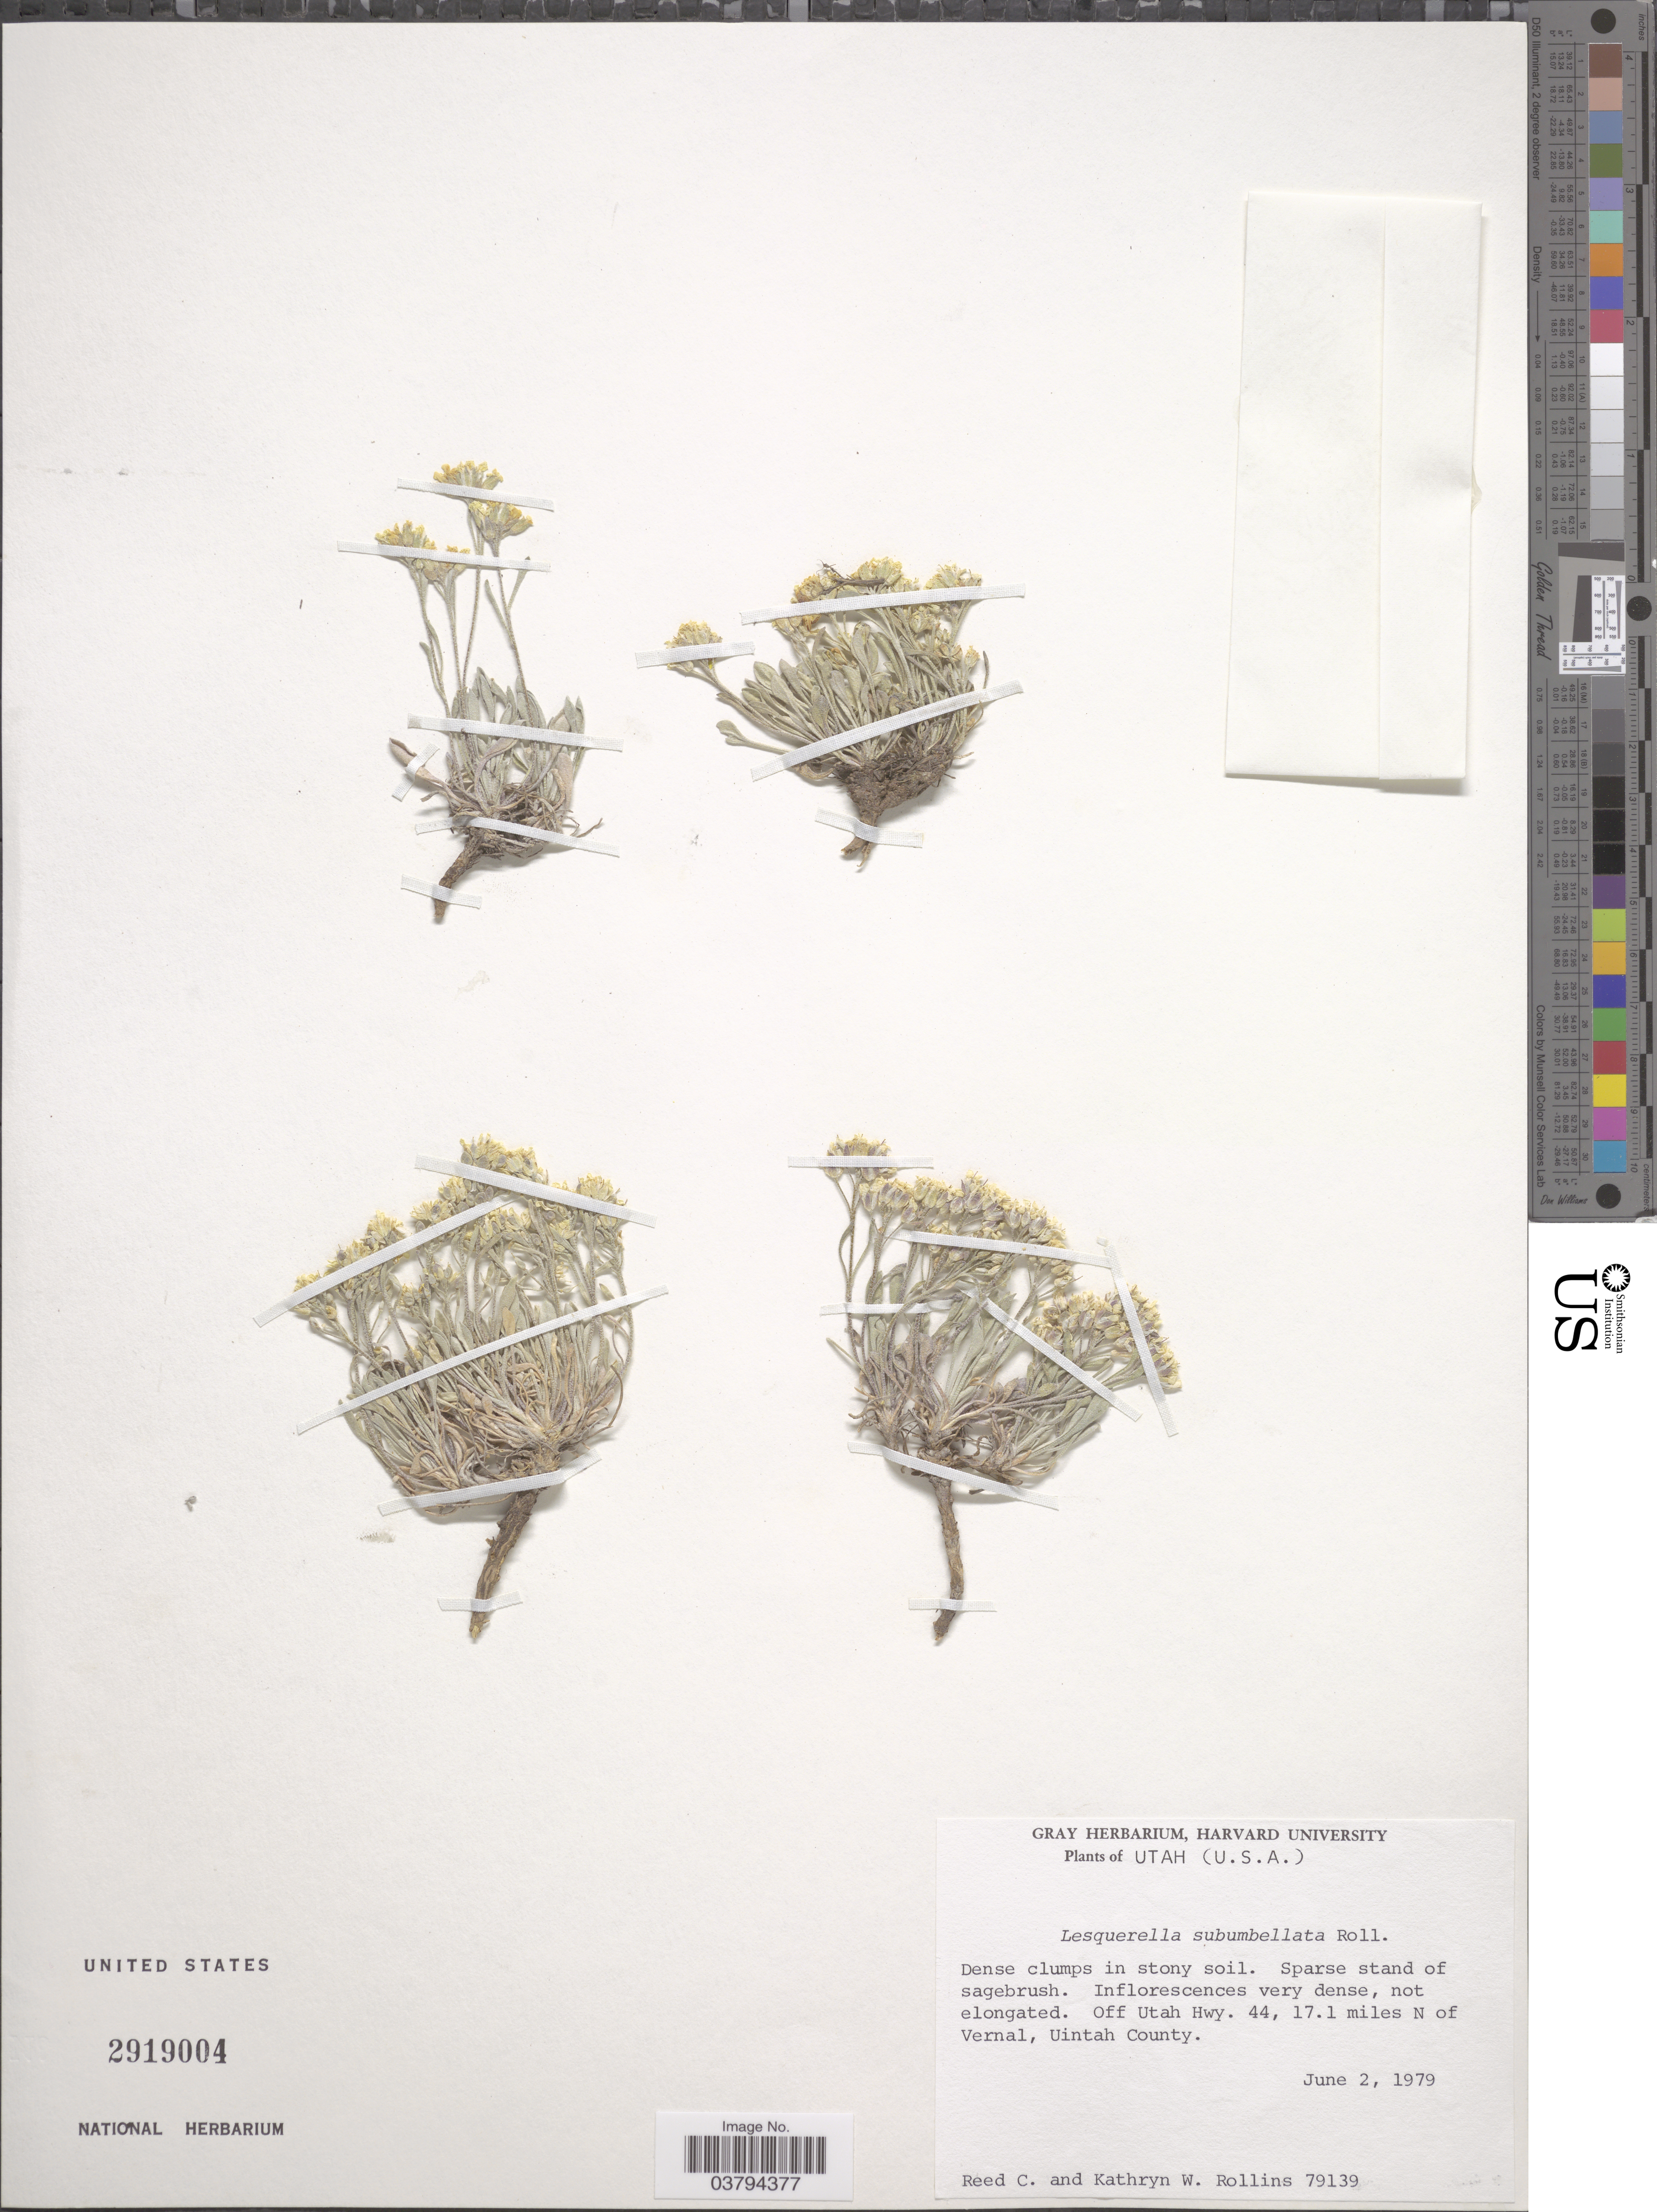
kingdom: Plantae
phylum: Tracheophyta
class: Magnoliopsida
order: Brassicales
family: Brassicaceae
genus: Lesquerella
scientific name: Lesquerella subumbellata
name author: Rollins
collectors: R. C. Rollins & K. W. Rollins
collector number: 79139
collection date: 1979-06-02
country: United States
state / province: Utah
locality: Off Utah Hwy. 44, 17.1 miles N of Vernal, Uintah County.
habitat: sparse stand of sagebrush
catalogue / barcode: US 2919004